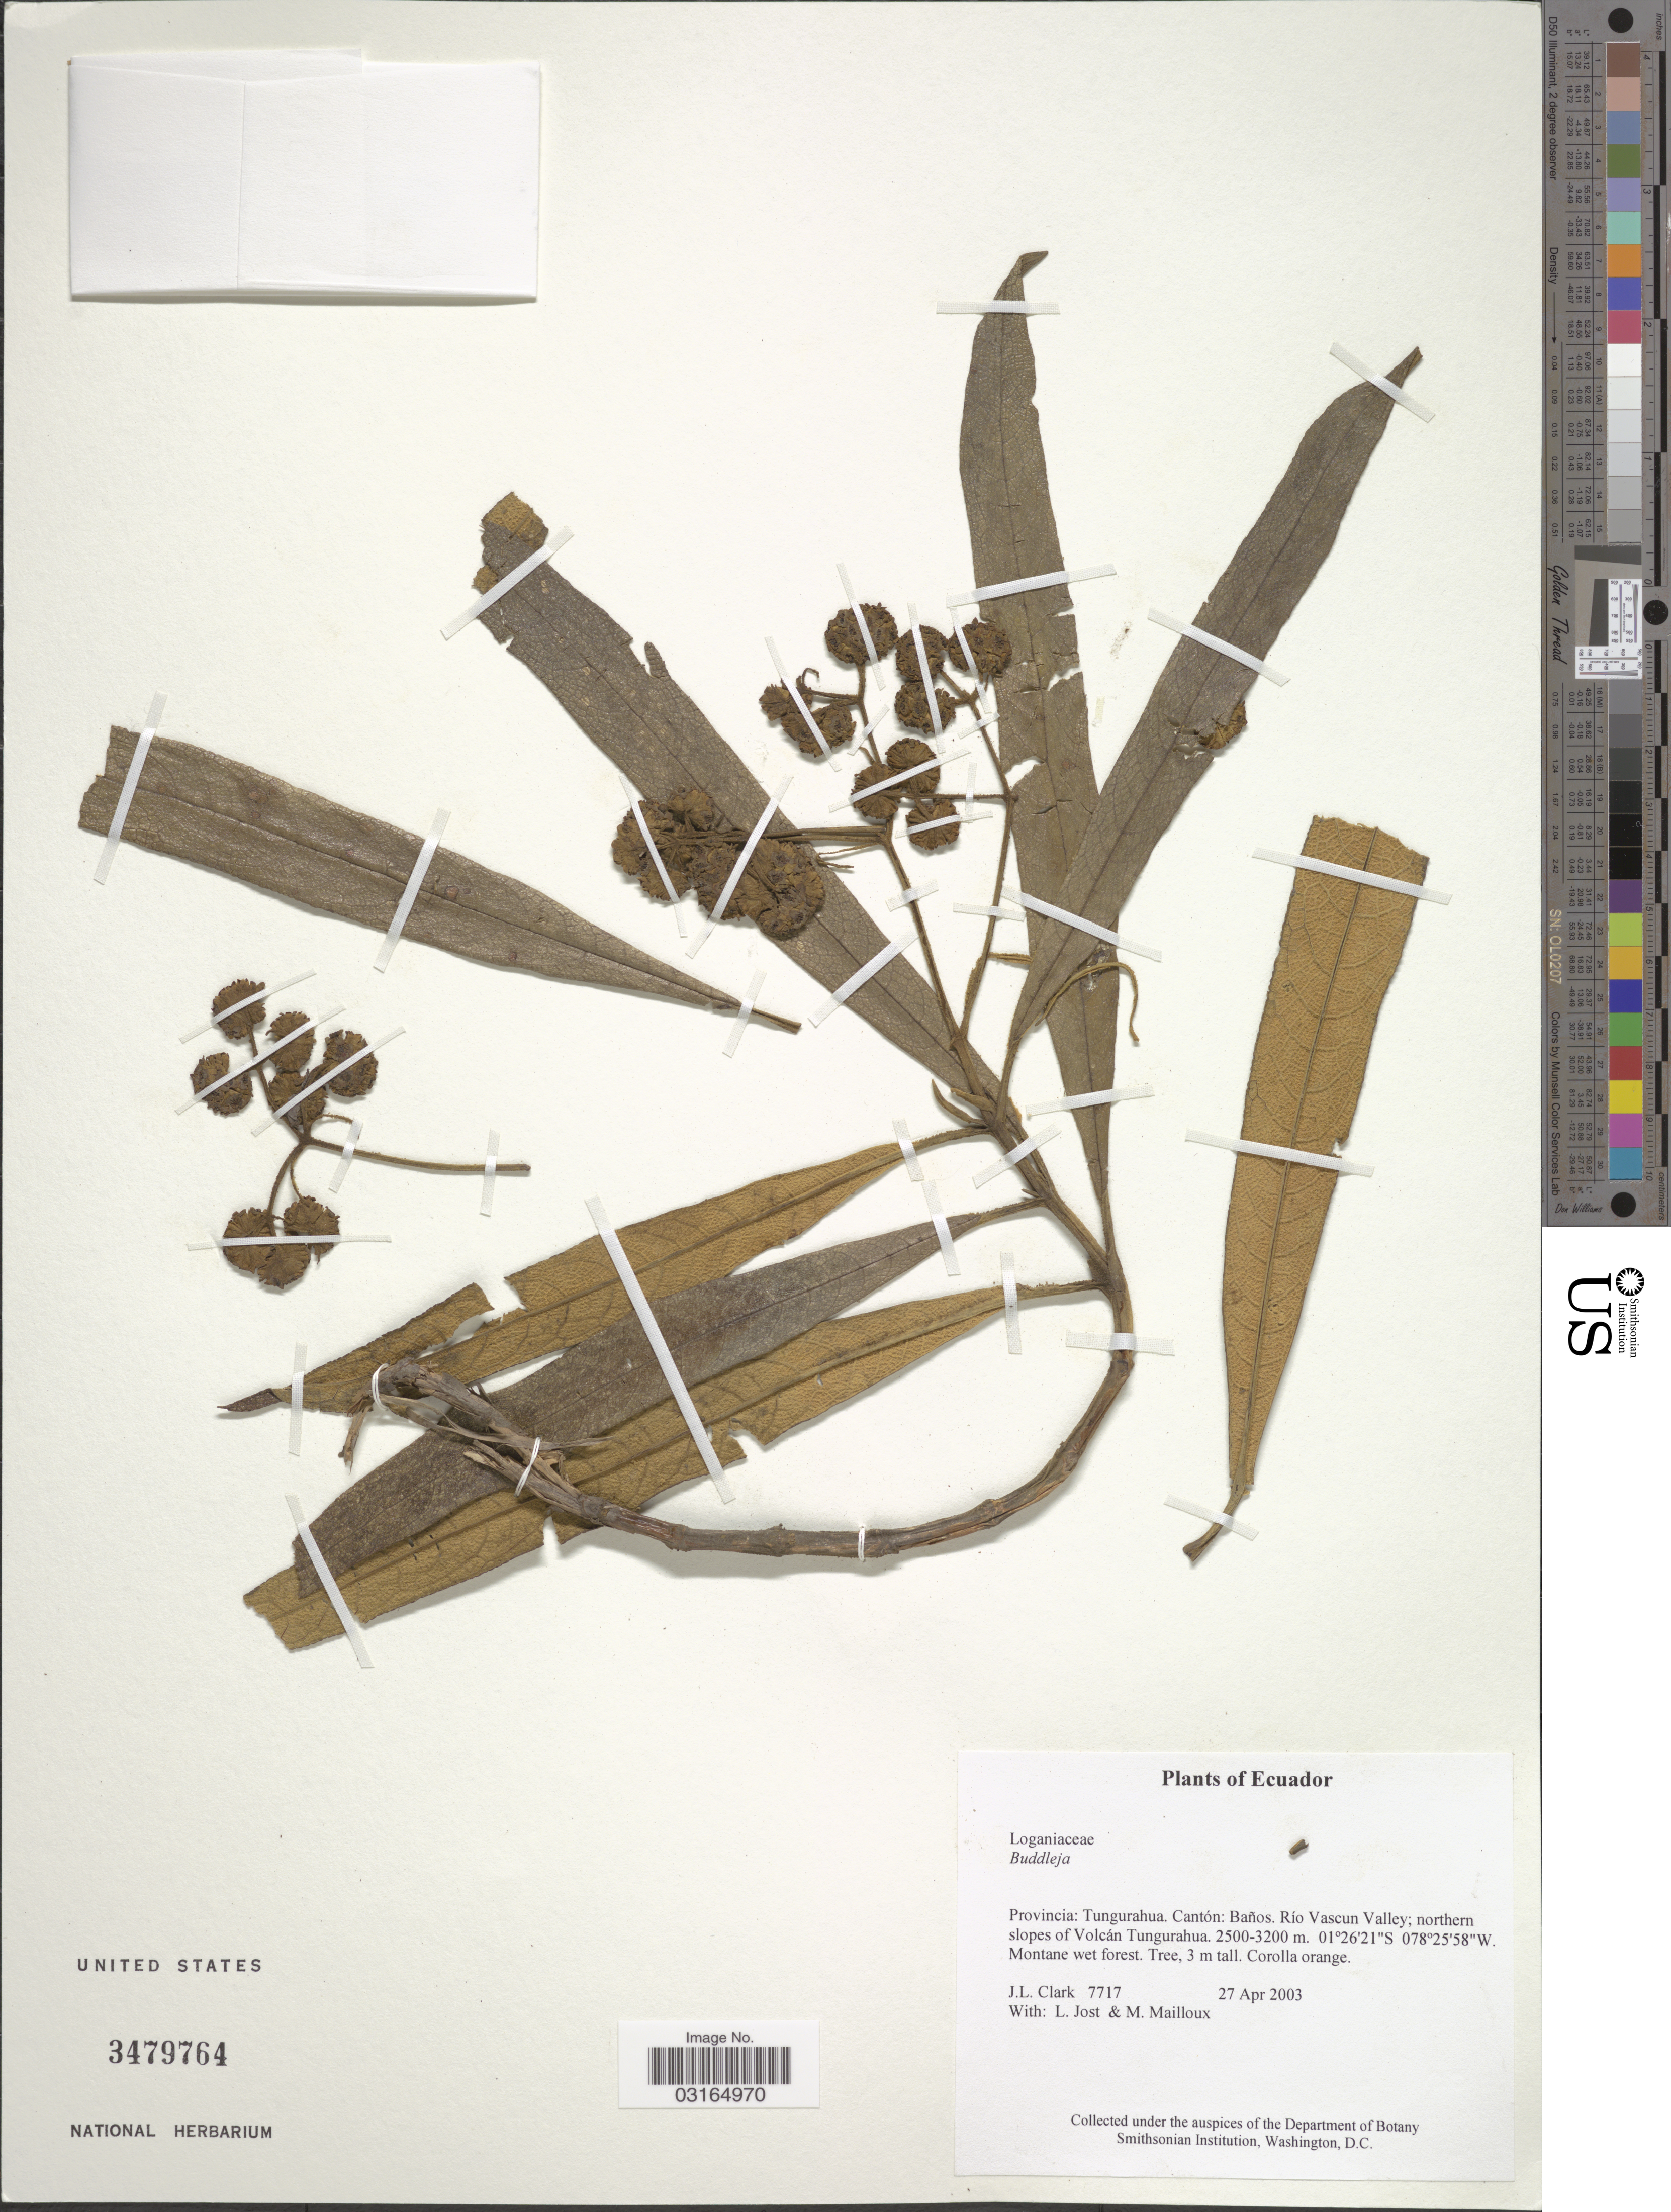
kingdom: Plantae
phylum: Tracheophyta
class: Magnoliopsida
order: Lamiales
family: Scrophulariaceae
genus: Buddleja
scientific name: Buddleja sp.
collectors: J. L. Clark, L. Jost & M. Mailloux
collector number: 7717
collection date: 2003-04-27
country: Ecuador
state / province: Tungurahua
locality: Cantón: Baños. Río Vascum Valley; northern slopes of Volcán Tugurahua.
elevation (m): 2500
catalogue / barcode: US 3479764